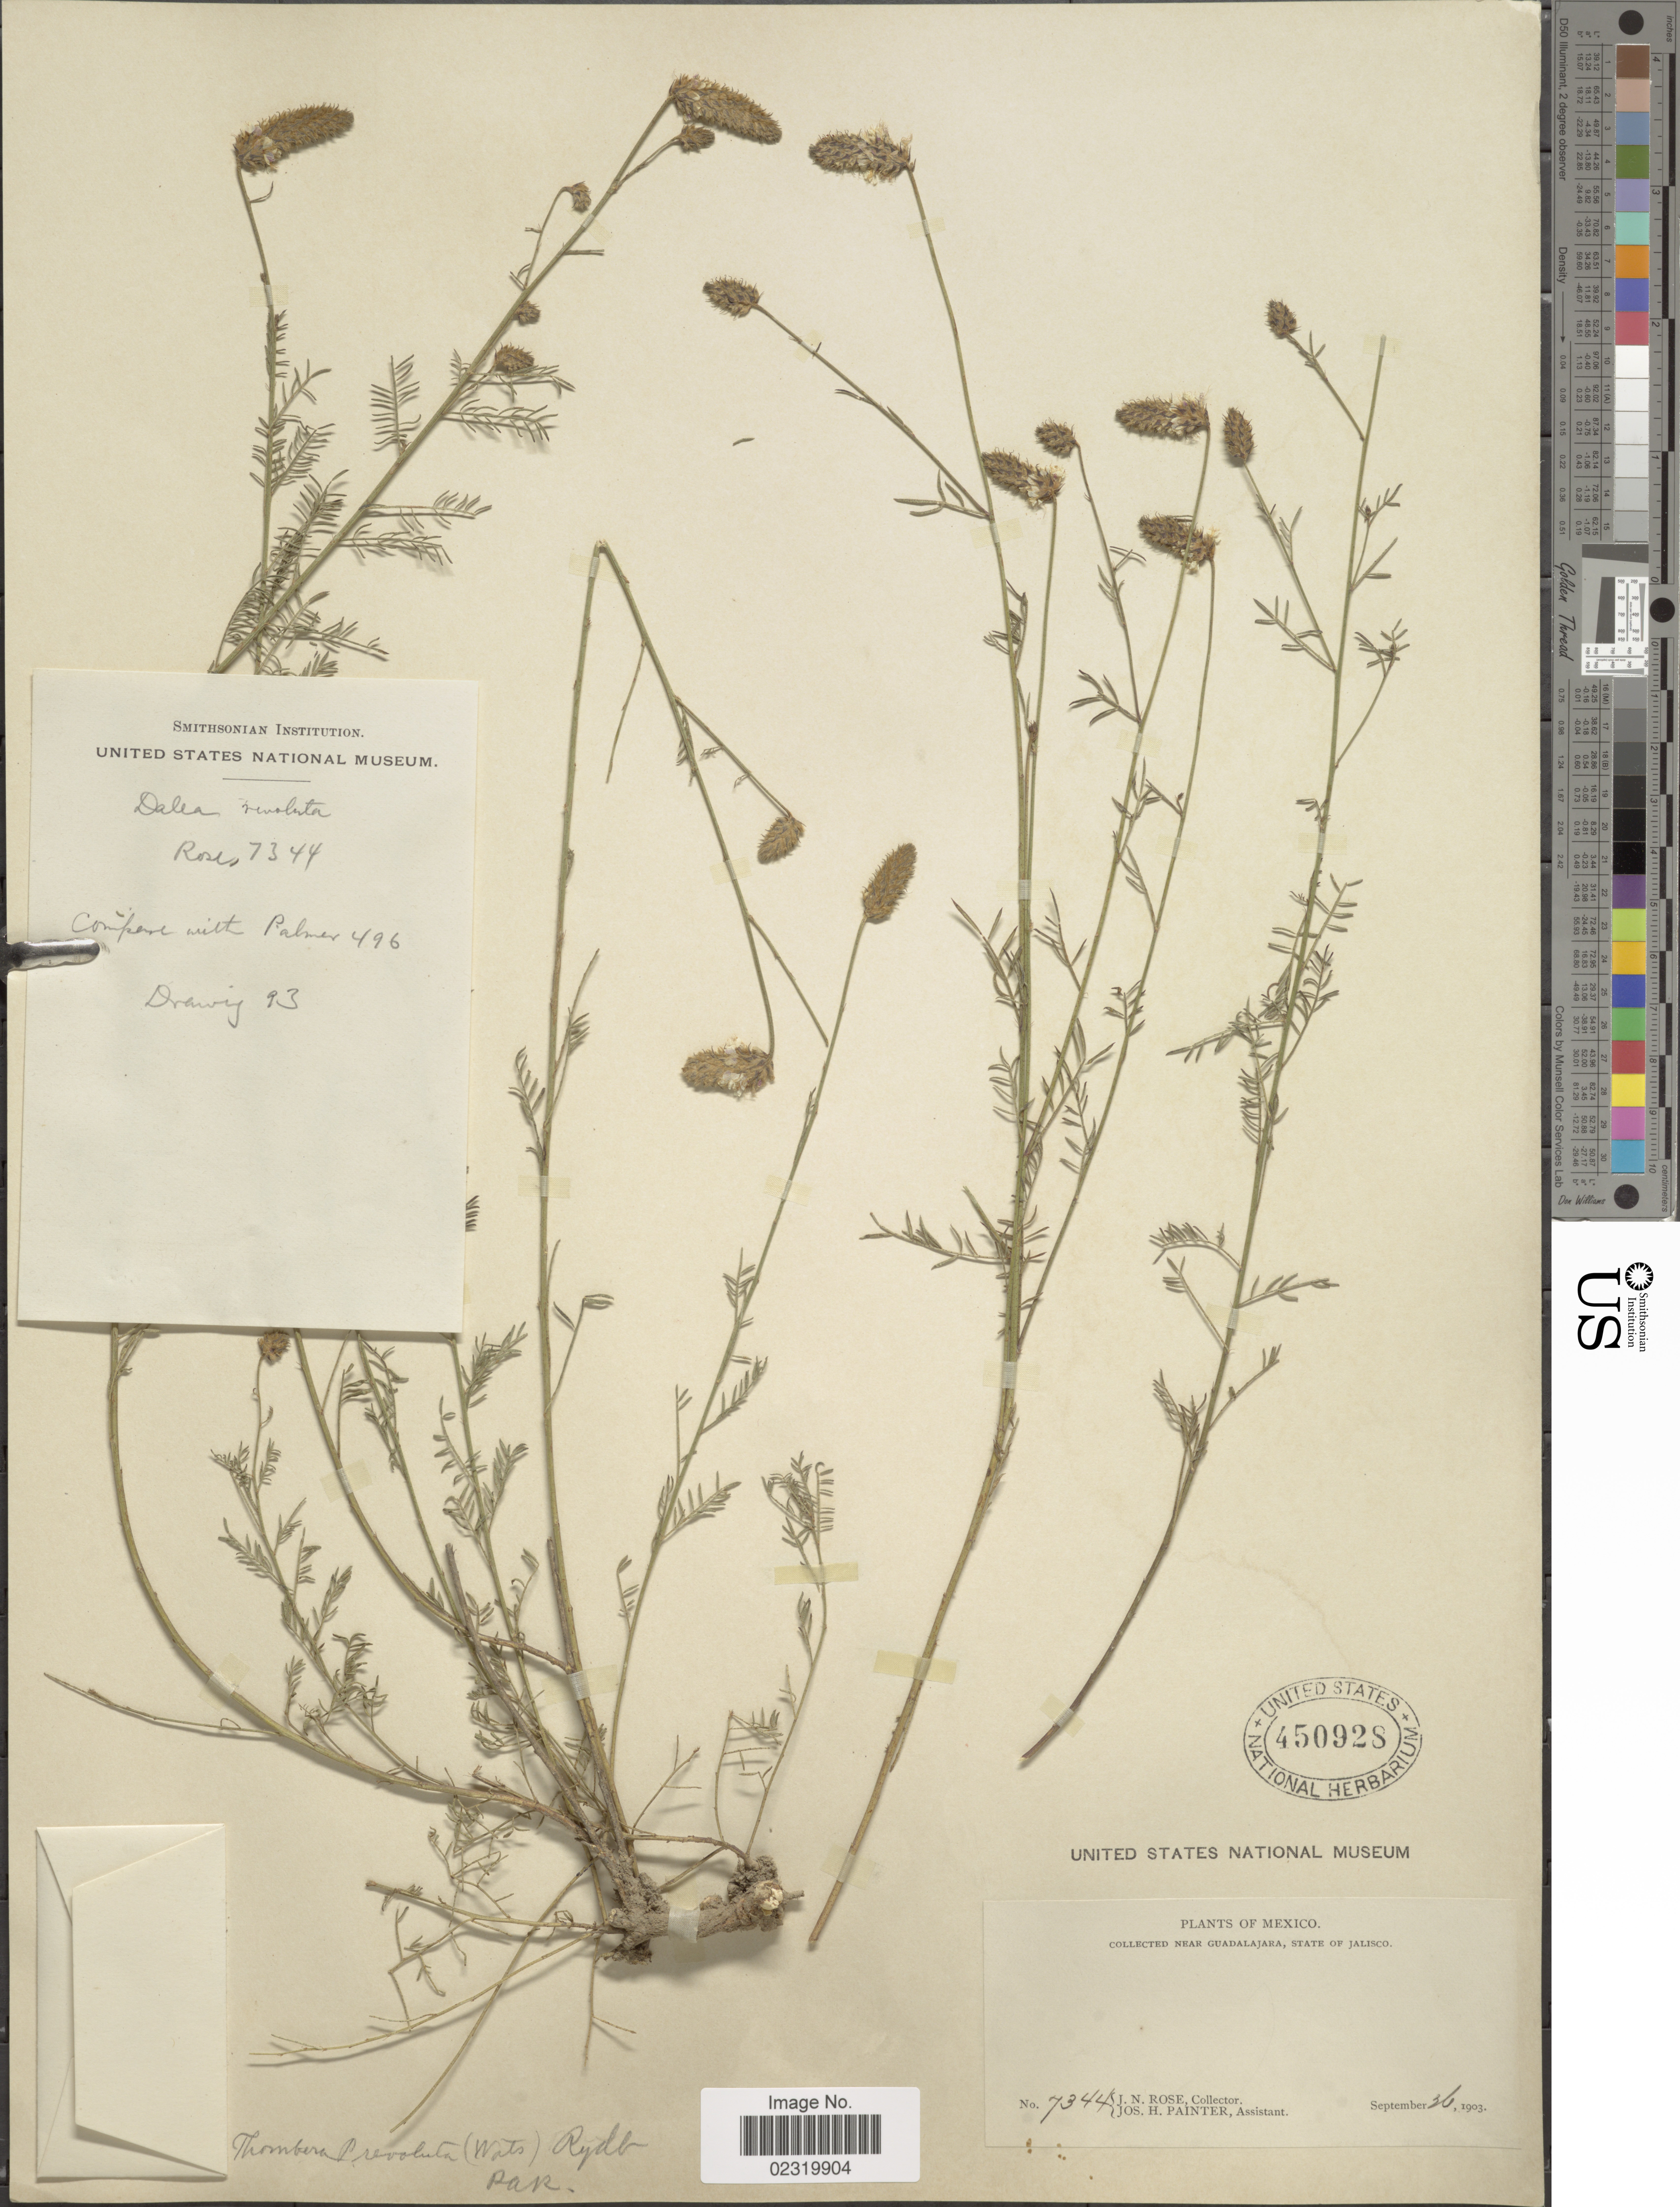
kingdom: Plantae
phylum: Tracheophyta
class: Magnoliopsida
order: Fabales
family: Fabaceae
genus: Dalea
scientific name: Dalea revoluta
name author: S. Watson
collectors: J. N. Rose & J. H. Painter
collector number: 7344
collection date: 1903-09-26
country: Mexico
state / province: Jalisco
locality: Near Guadalajara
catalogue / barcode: US 450928